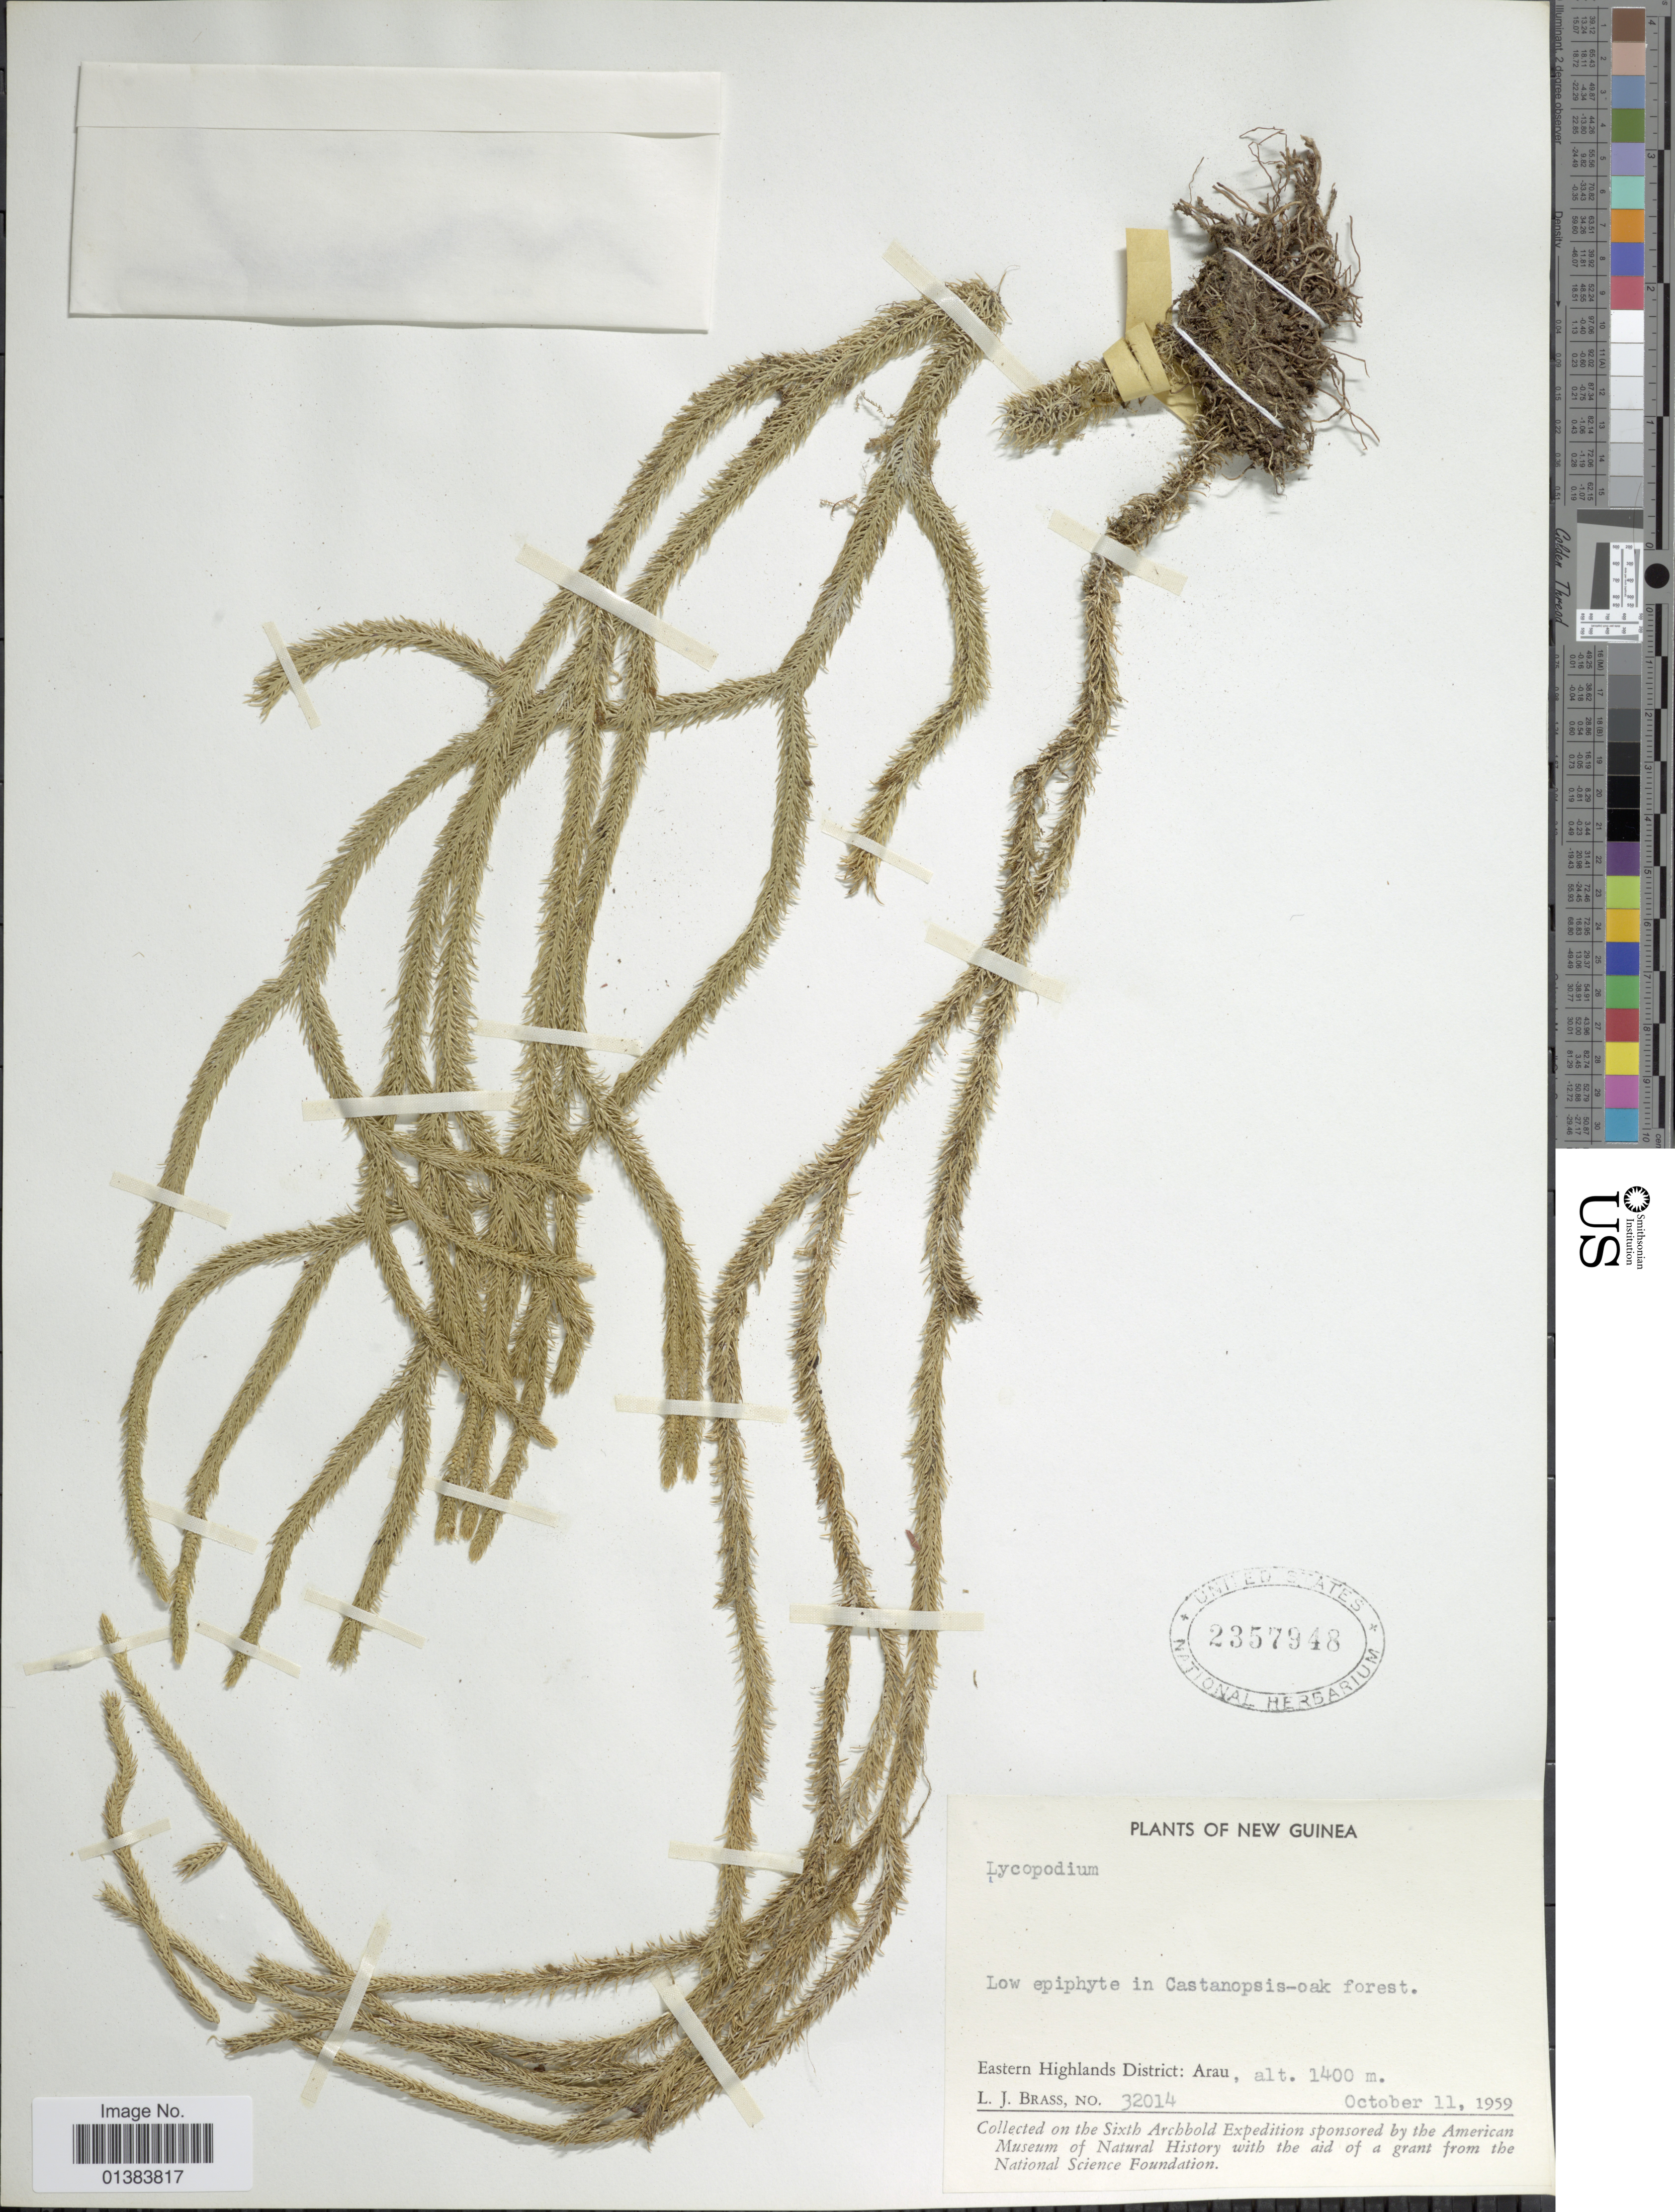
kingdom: Plantae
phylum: Tracheophyta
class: Lycopodiopsida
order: Lycopodiales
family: Lycopodiaceae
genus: Phlegmariurus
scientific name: Phlegmariurus verticillatus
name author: (L. f.) A. R. Field & Testo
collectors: L. J. Brass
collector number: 32014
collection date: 1959-10-11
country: Papua New Guinea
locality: New Guinea, Eastern Highlands District: Arau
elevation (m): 1400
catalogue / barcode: US 2357948